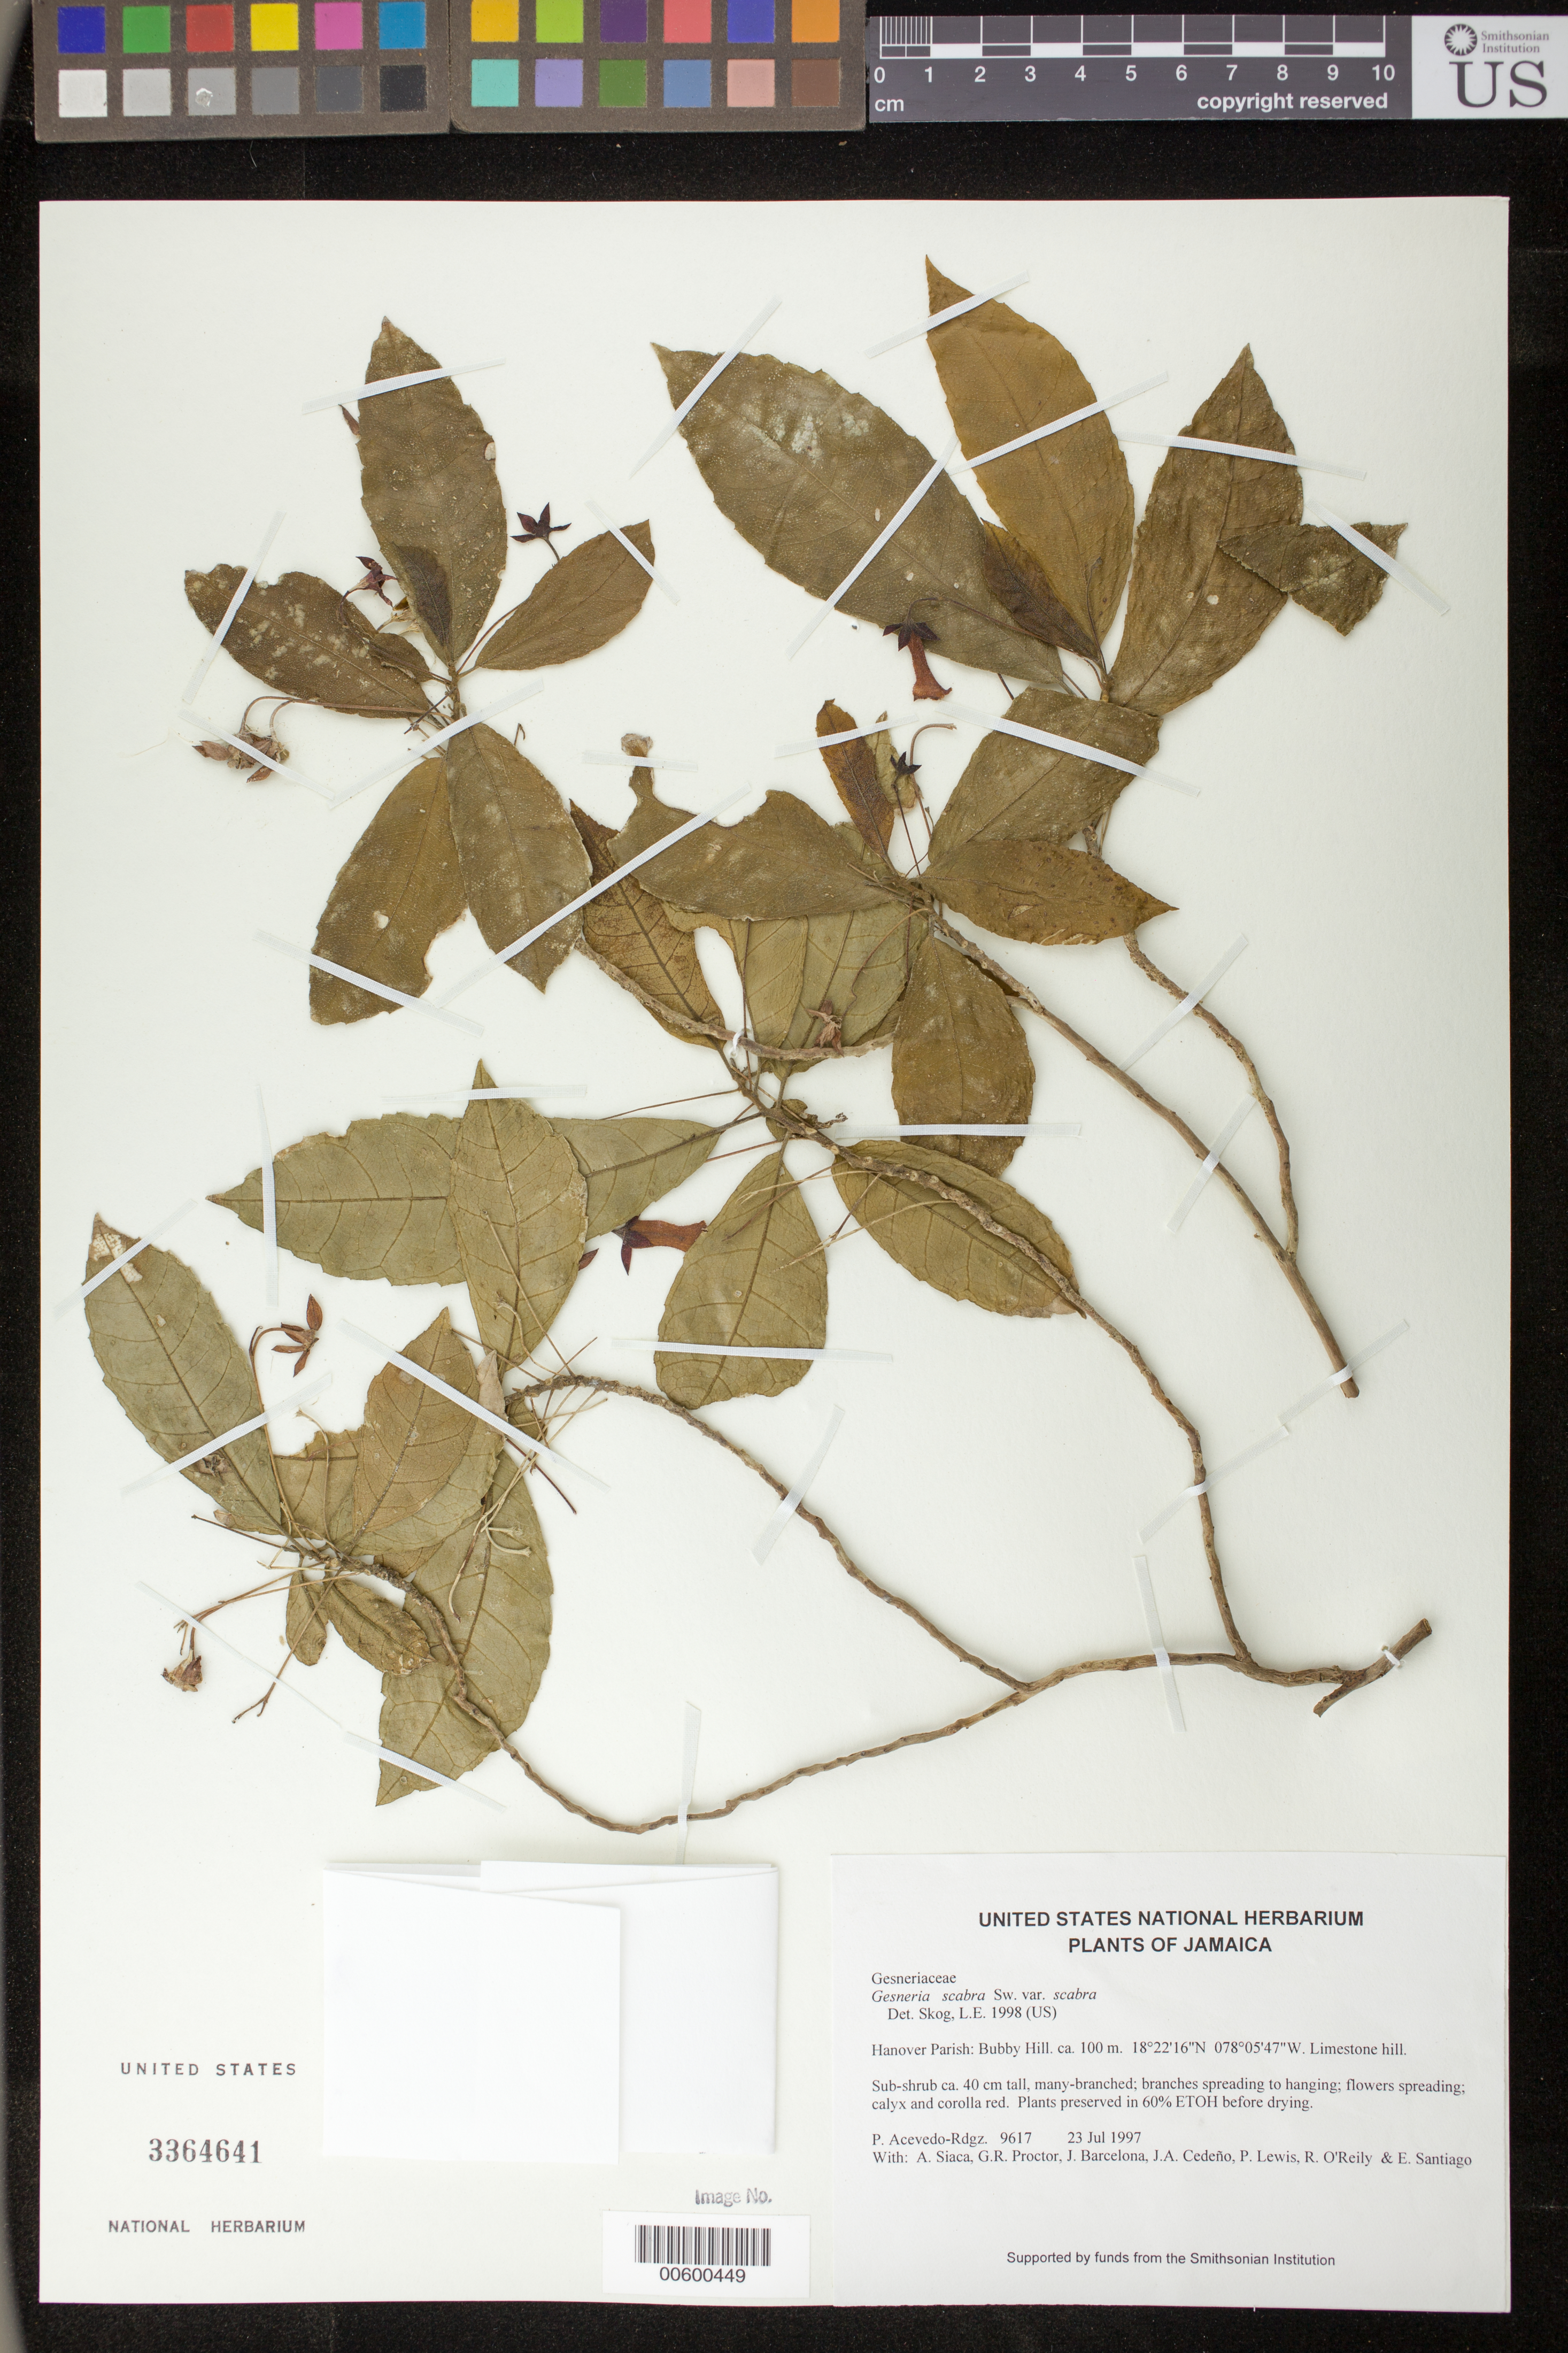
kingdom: Plantae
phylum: Tracheophyta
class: Magnoliopsida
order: Lamiales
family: Gesneriaceae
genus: Gesneria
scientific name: Gesneria scabra var. scabra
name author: Sw.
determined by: Skog, Laurence E.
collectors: P. Acevedo-Rodr., A. Siaca, G. R. Proctor, J. Barcelona, J. A. Cedeño M., P. Lewis & R. O'Reilly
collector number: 9617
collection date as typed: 23 Jul 1997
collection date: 1997-07-23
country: Jamaica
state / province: Hanover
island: Jamaica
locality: Hanover Parish: Bubby Hill.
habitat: Limestone hill.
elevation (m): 100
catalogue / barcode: US 3364641